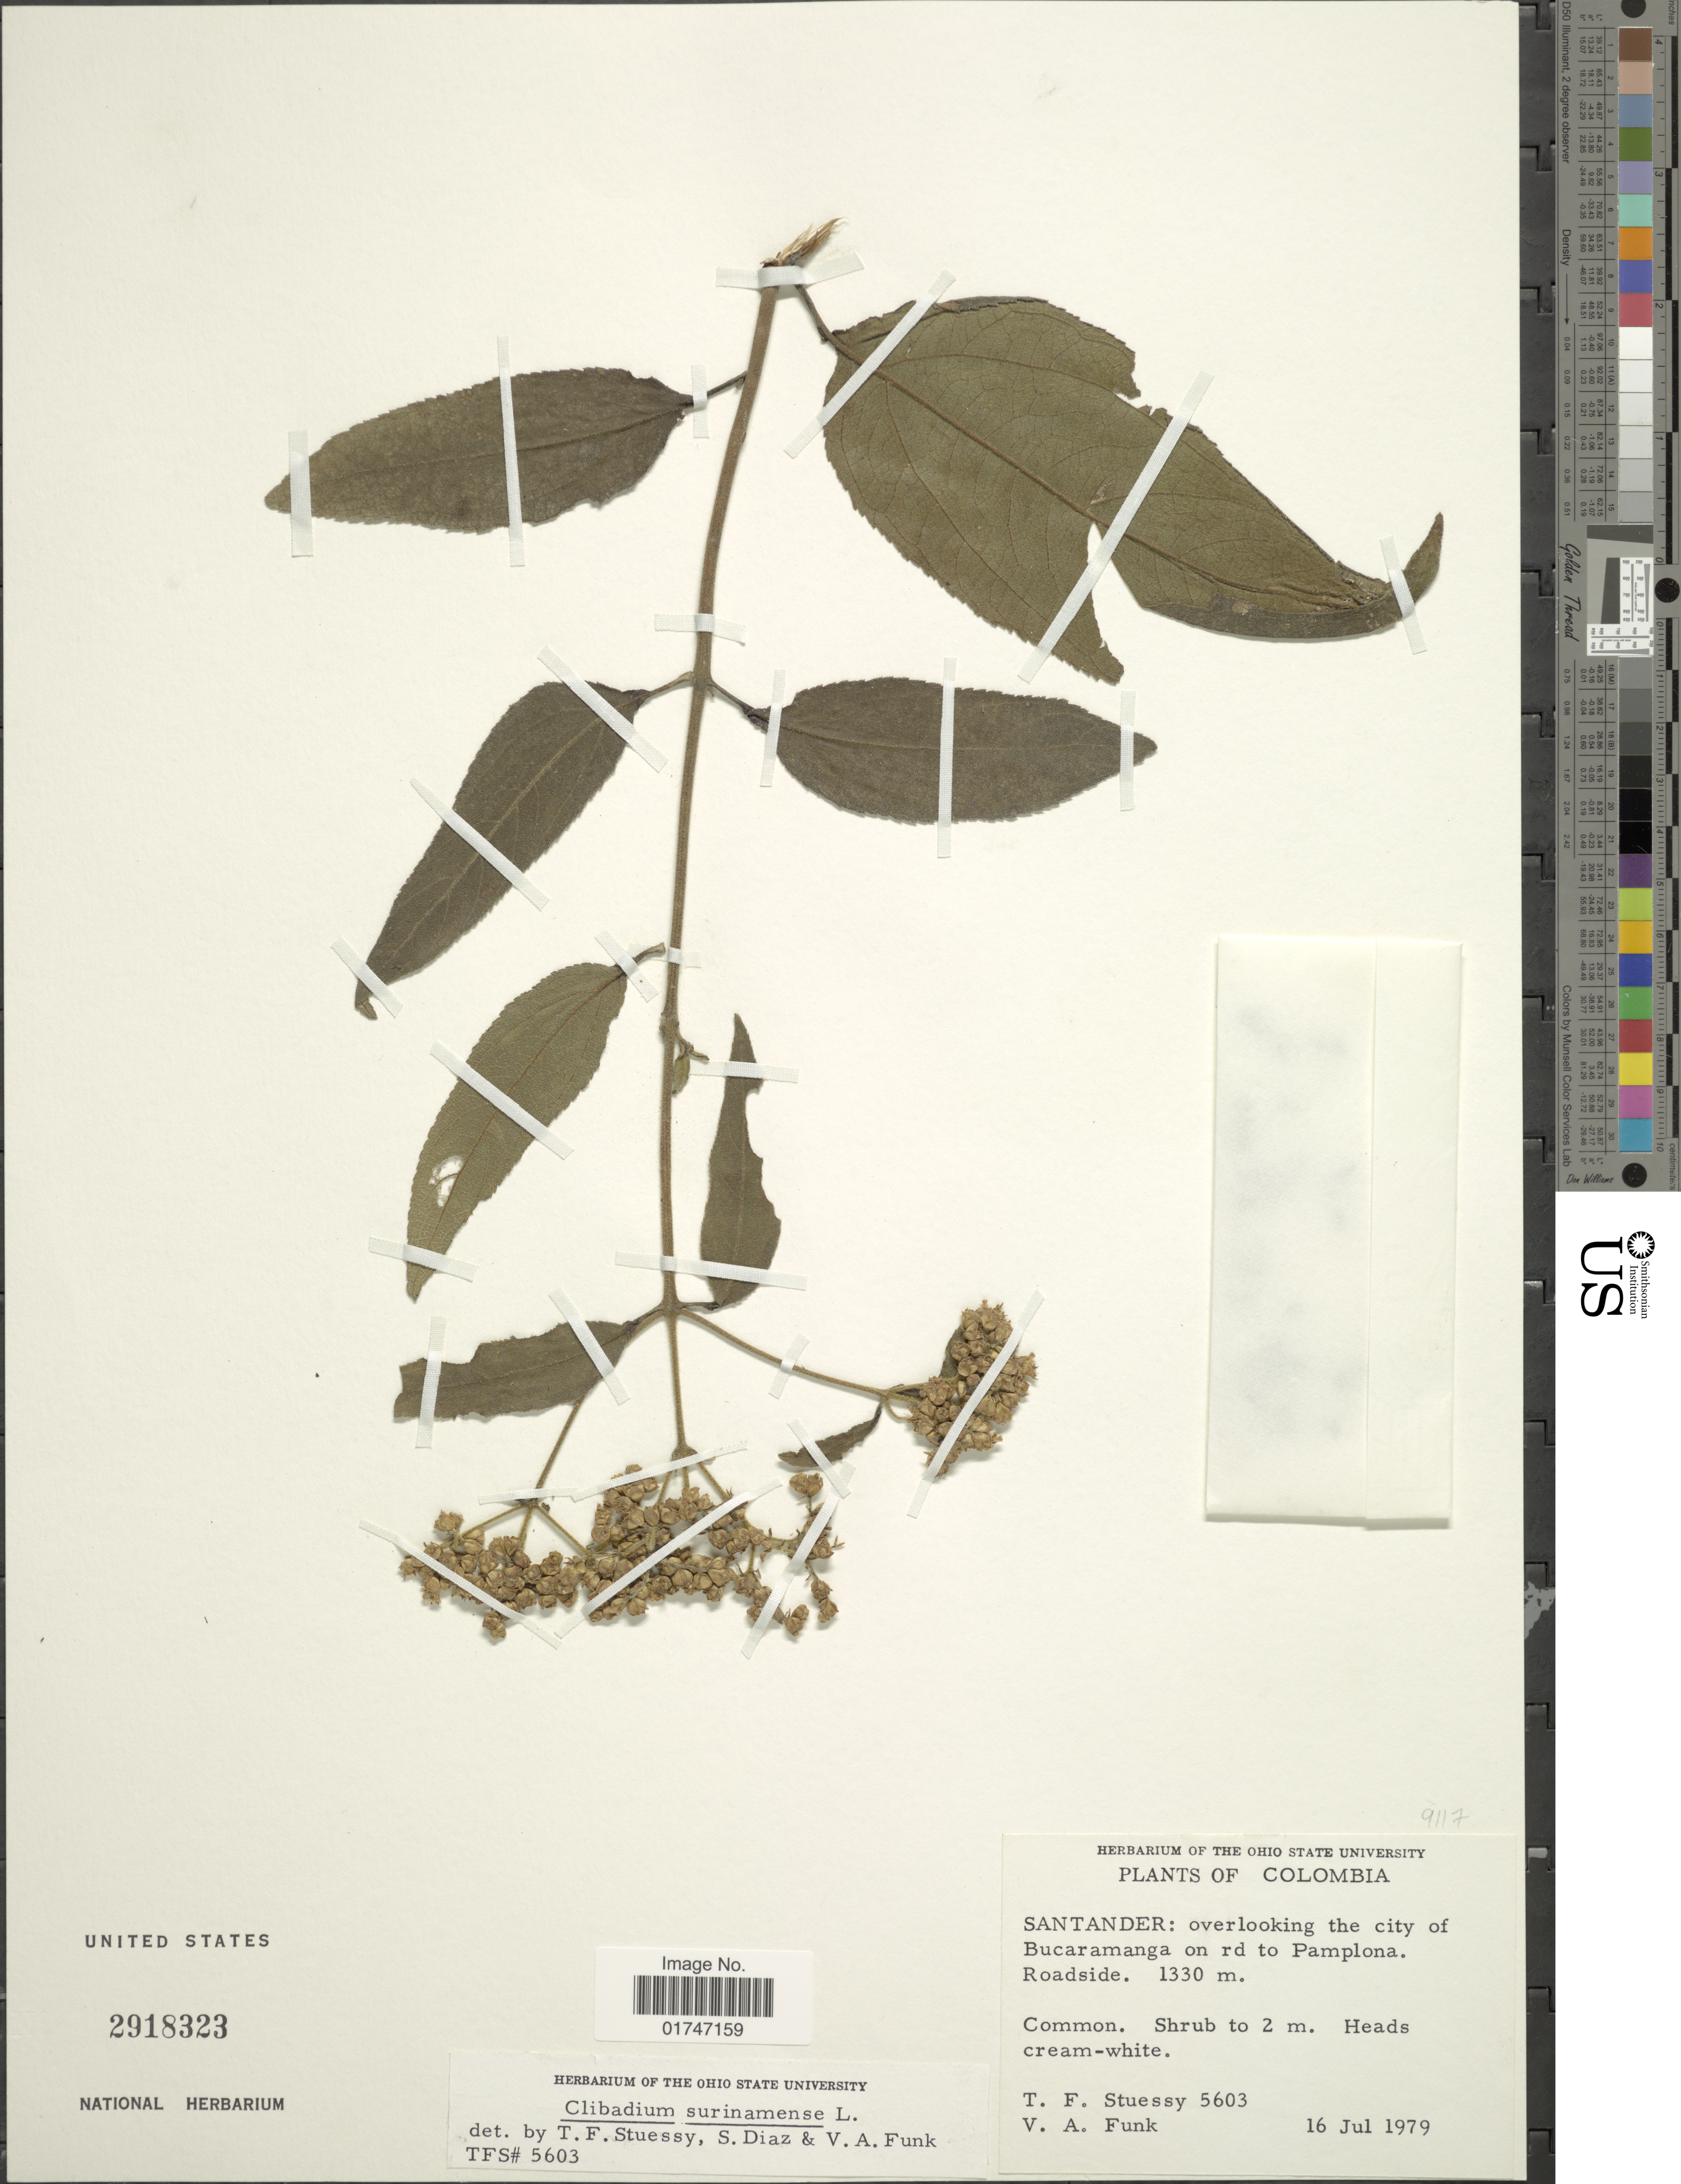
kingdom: Plantae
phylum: Tracheophyta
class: Magnoliopsida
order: Asterales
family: Asteraceae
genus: Clibadium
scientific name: Clibadium surinamense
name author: L.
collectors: T. Stuessy & V. Funk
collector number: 5603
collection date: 1979-07-16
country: Colombia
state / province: Santander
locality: Santander: overlooking the city of Bucaramanga on rd to Pamplona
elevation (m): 1330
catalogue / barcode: US 2918323